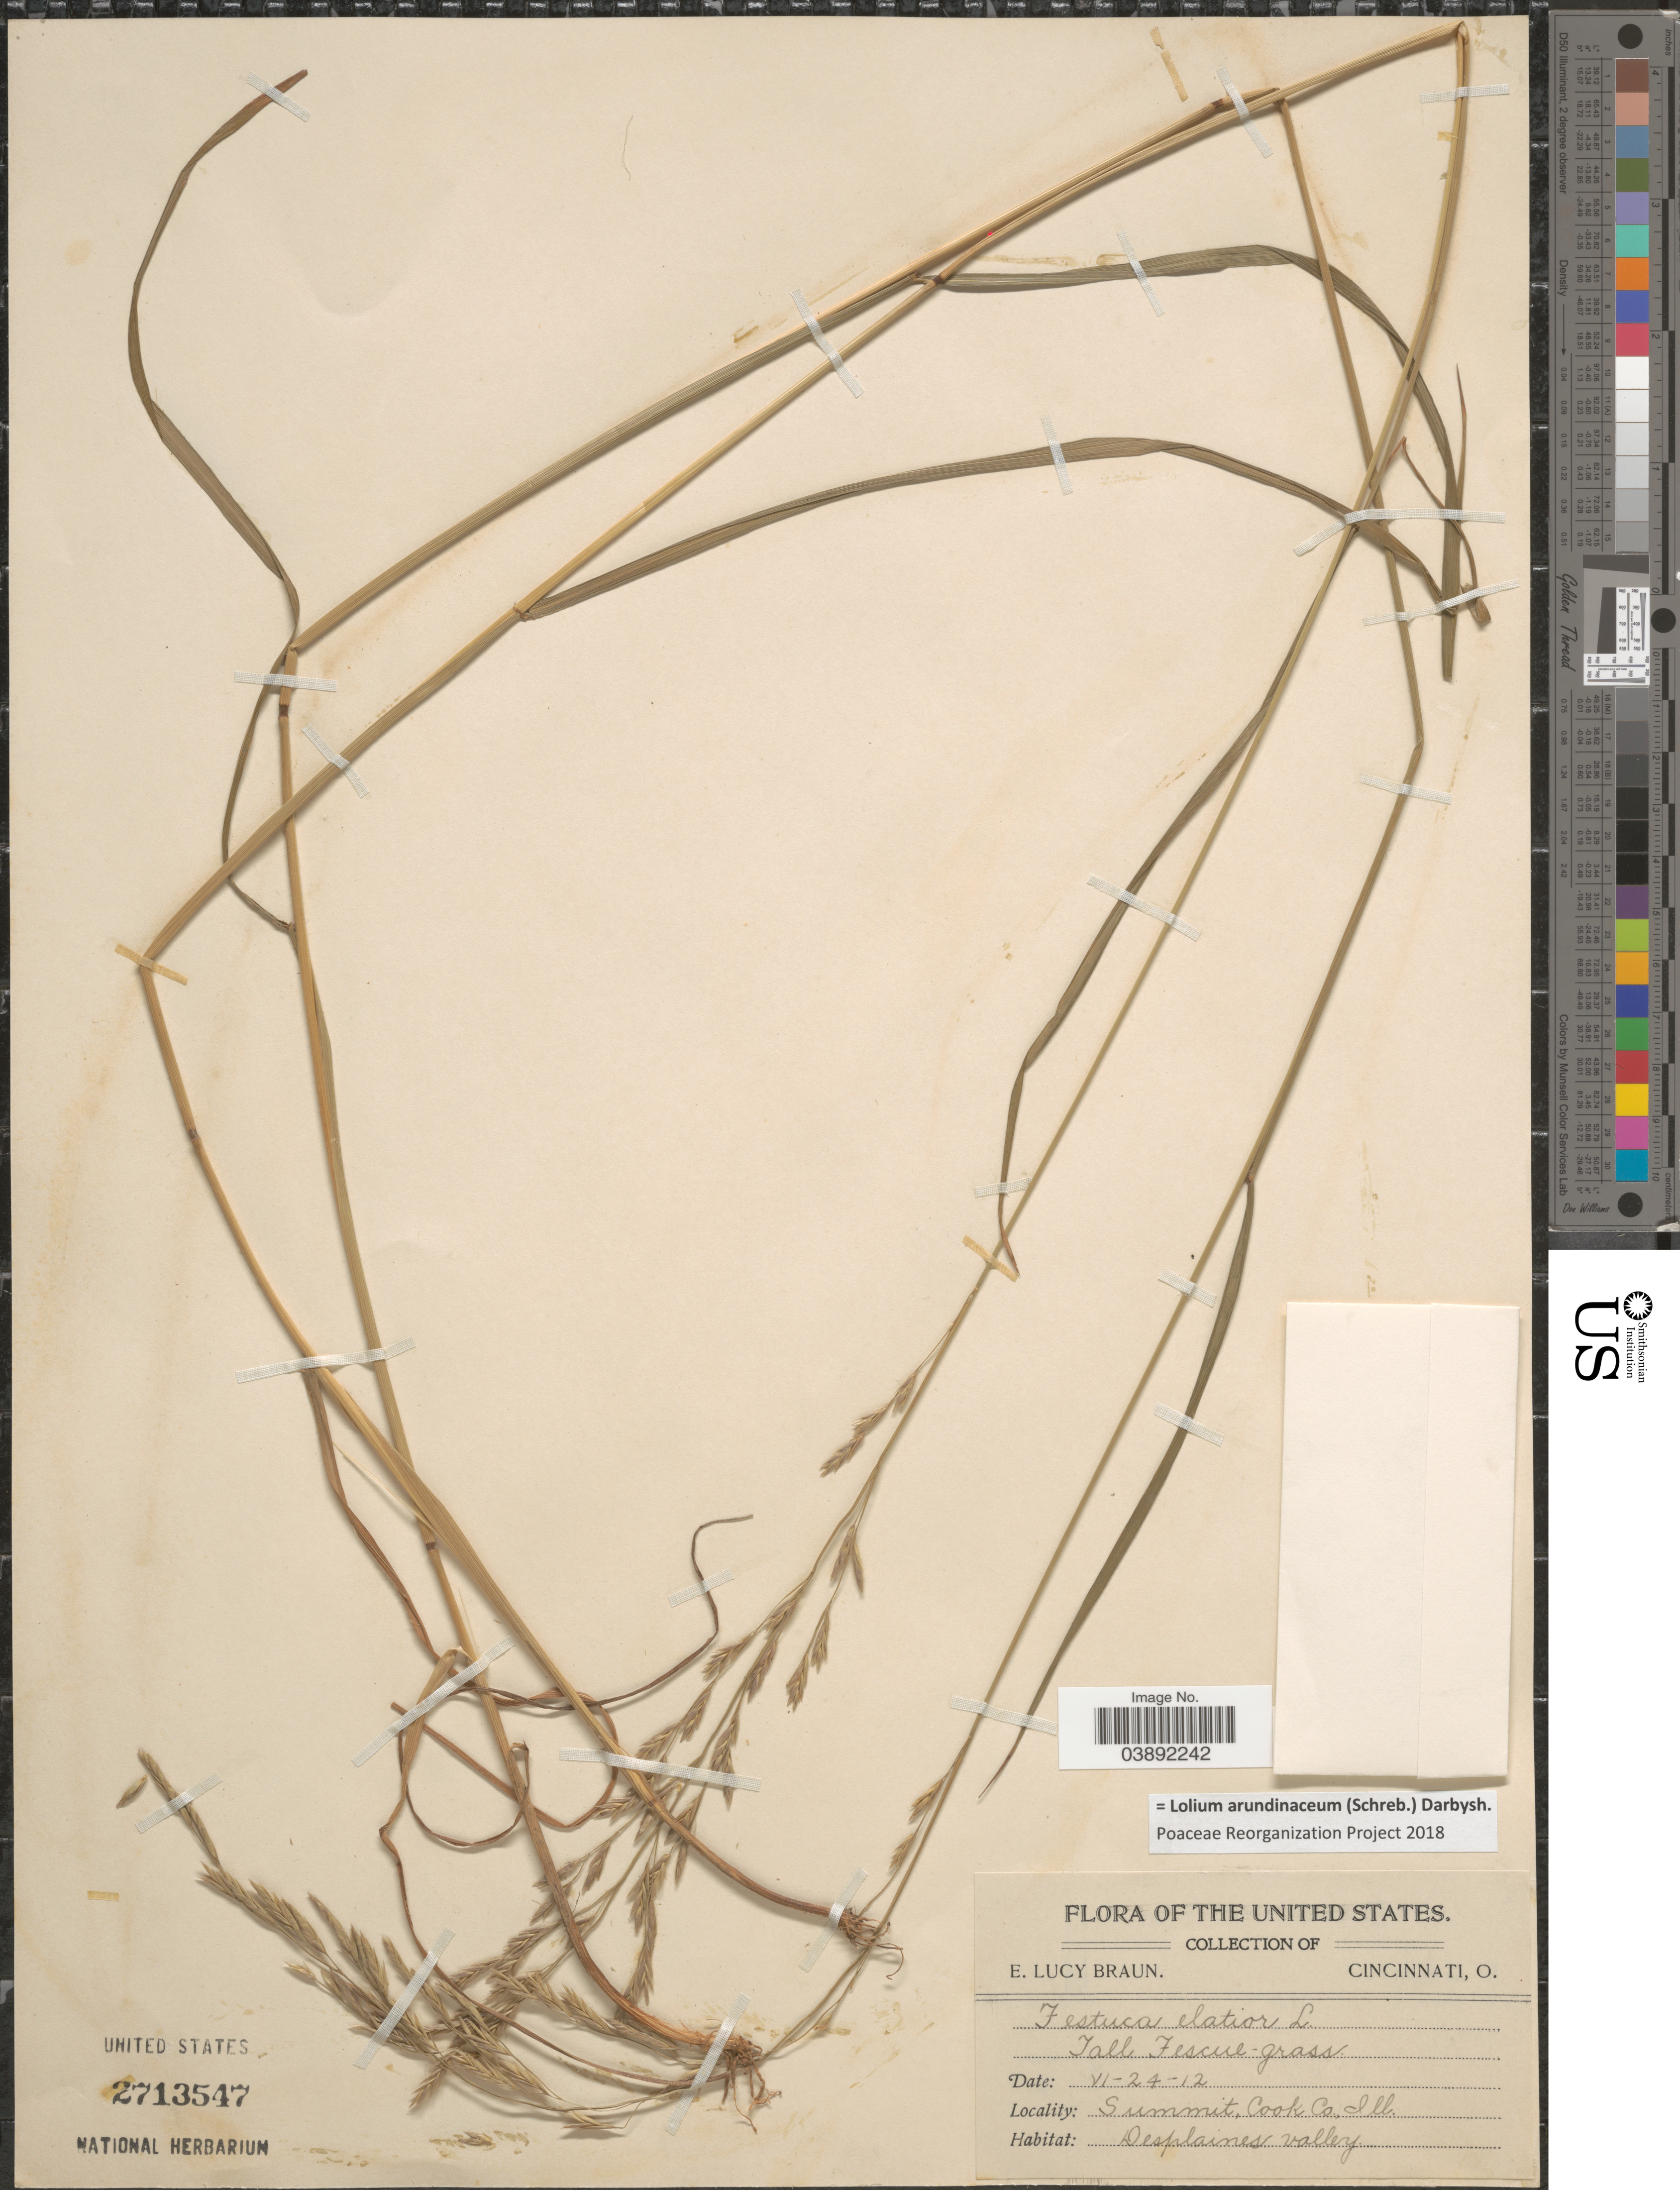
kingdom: Plantae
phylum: Tracheophyta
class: Liliopsida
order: Poales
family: Poaceae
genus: Lolium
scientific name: Lolium arundinaceum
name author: (Schreb.) Darbysh.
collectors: E. L. Braun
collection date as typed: Transcribed d/m/y: 24/6/12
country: United States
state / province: Illinois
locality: Summit. Cook. Co. Desplaines valley.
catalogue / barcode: US 2713547